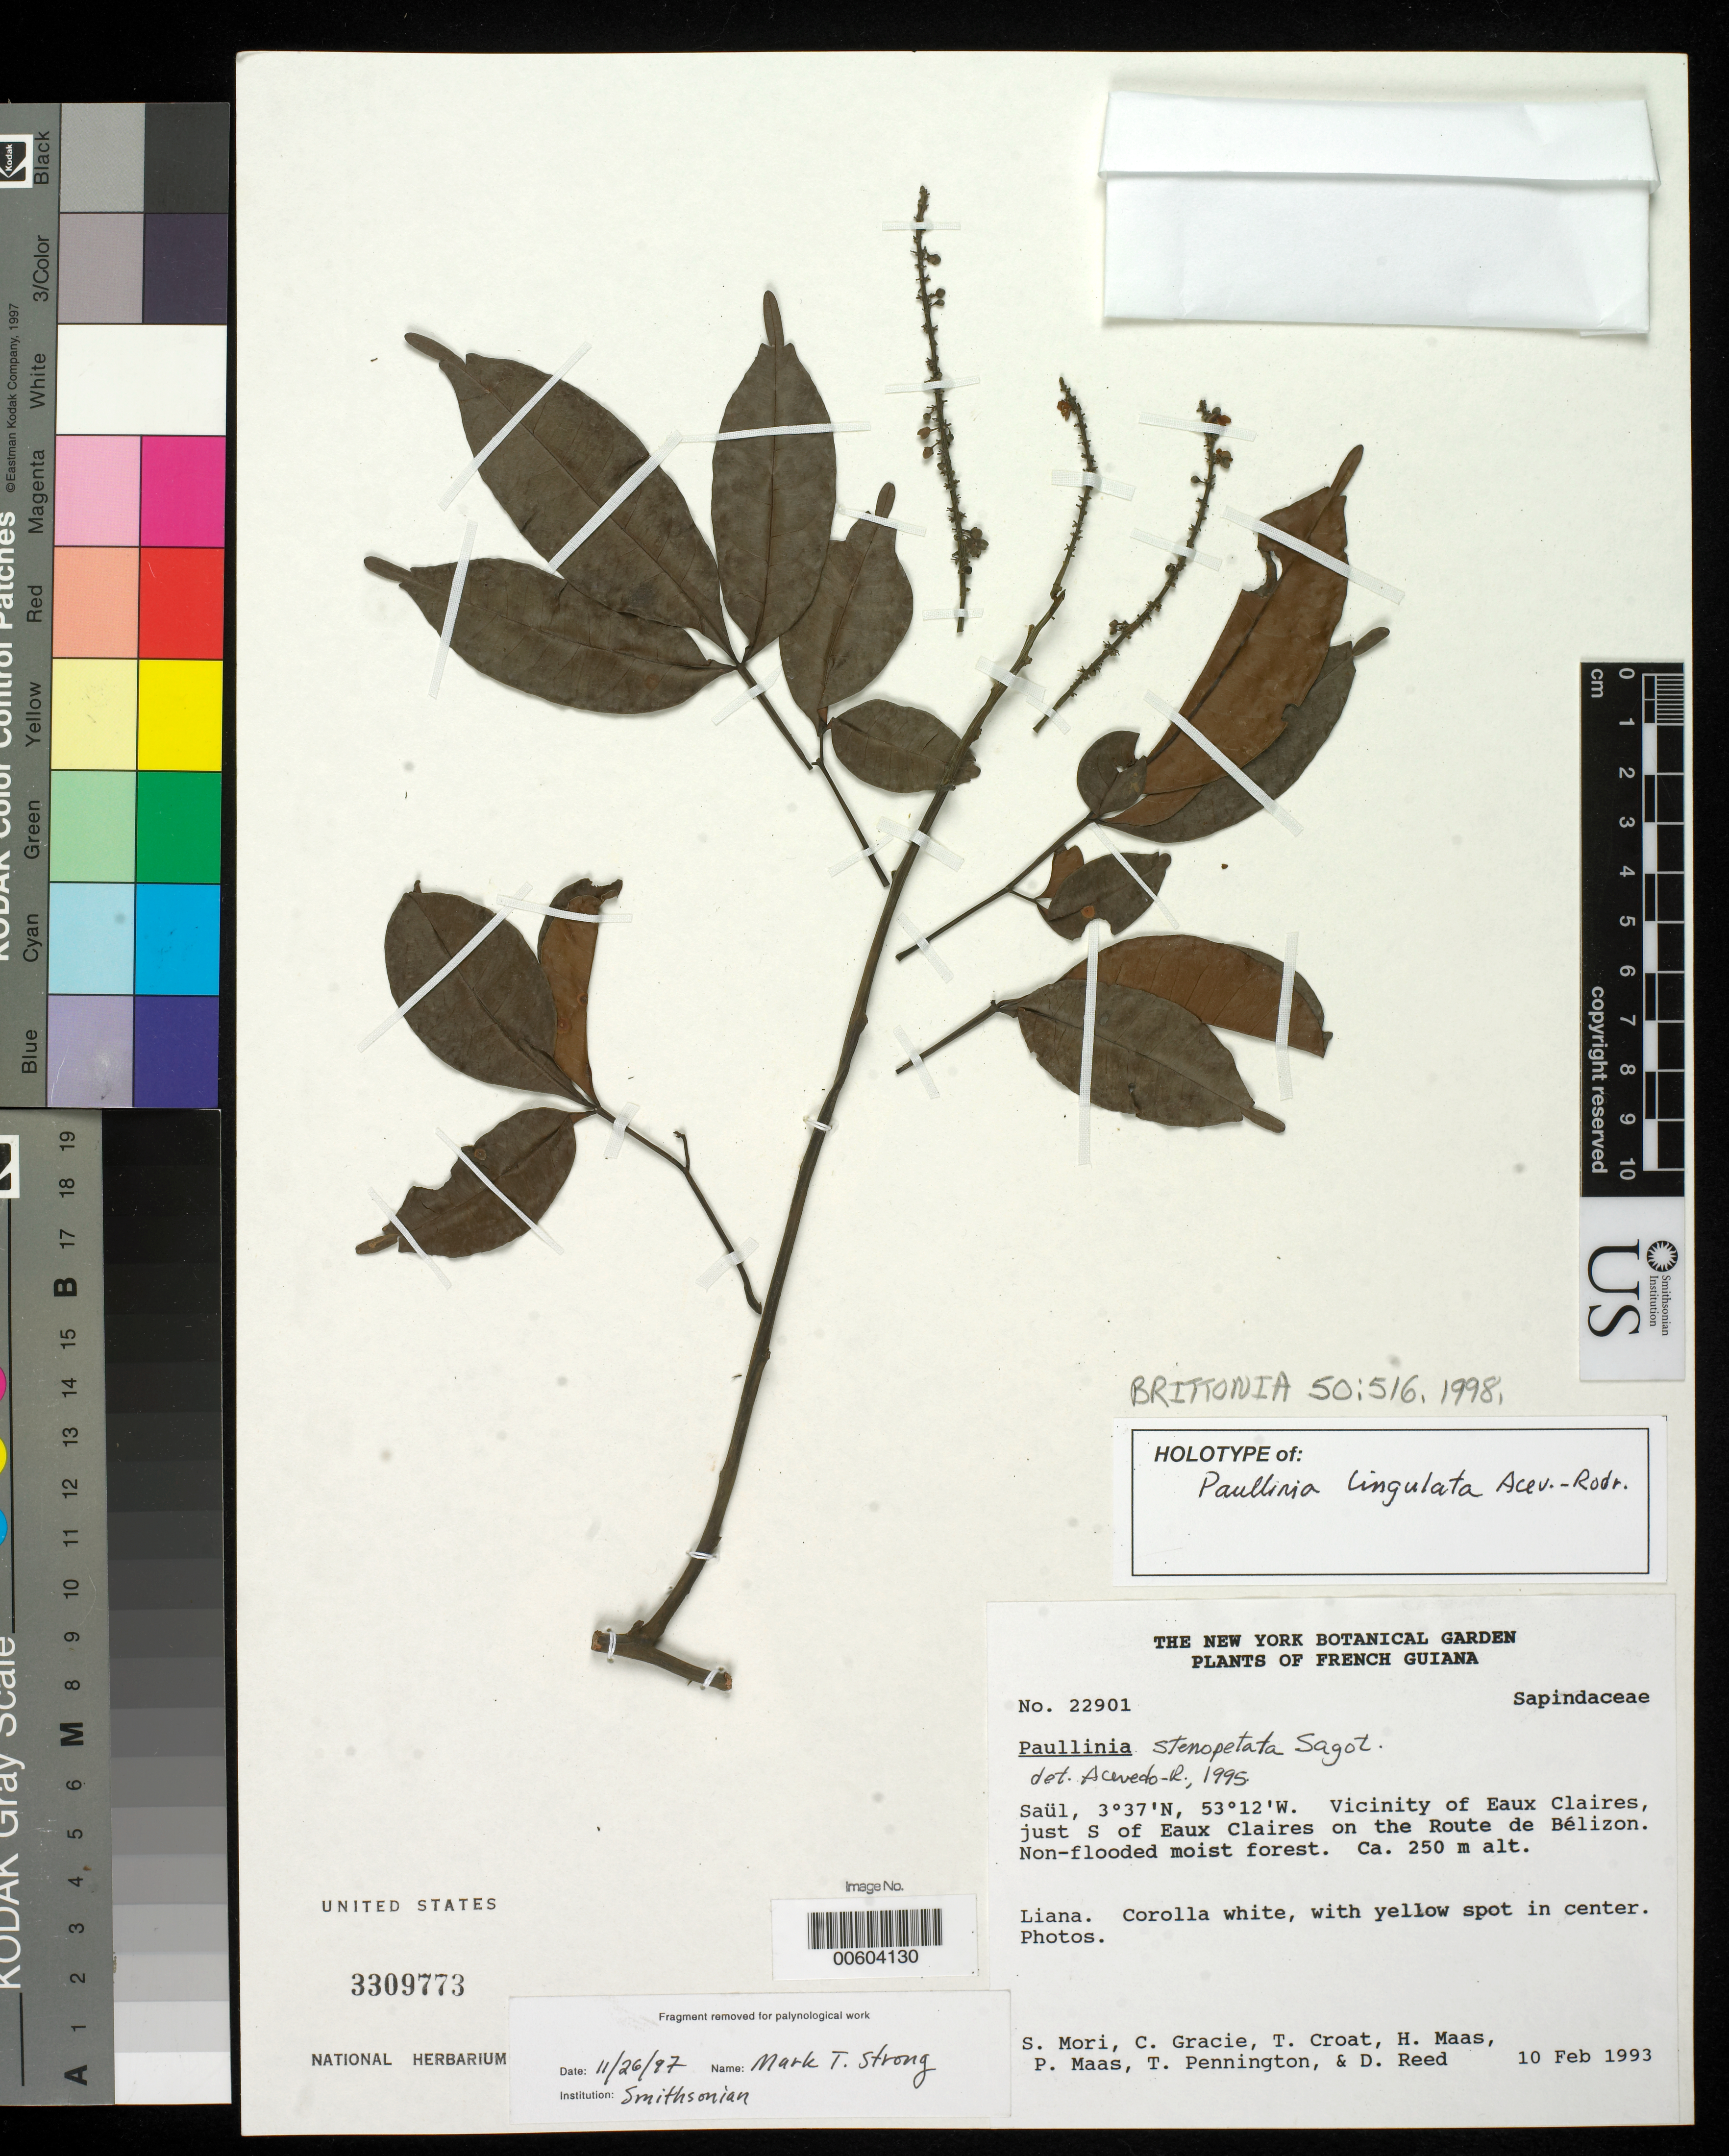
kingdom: Plantae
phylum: Tracheophyta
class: Magnoliopsida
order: Sapindales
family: Sapindaceae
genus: Paullinia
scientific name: Paullinia lingulata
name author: Acev.-Rodr.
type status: Holotype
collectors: S. Mori, C. A. Gracie, T. B. Croat, H. Maas van de Kamer, P. Maas, T. D. Pennington & D. Reed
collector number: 22901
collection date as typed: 10 Feb 1993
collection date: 1993-02-10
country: French Guiana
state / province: Saint-Laurent-du-Maroni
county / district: Saül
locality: Vicinity of Eaux Claires, just S of Eaux Claires on route de Belizon.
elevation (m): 250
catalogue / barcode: US 3309773